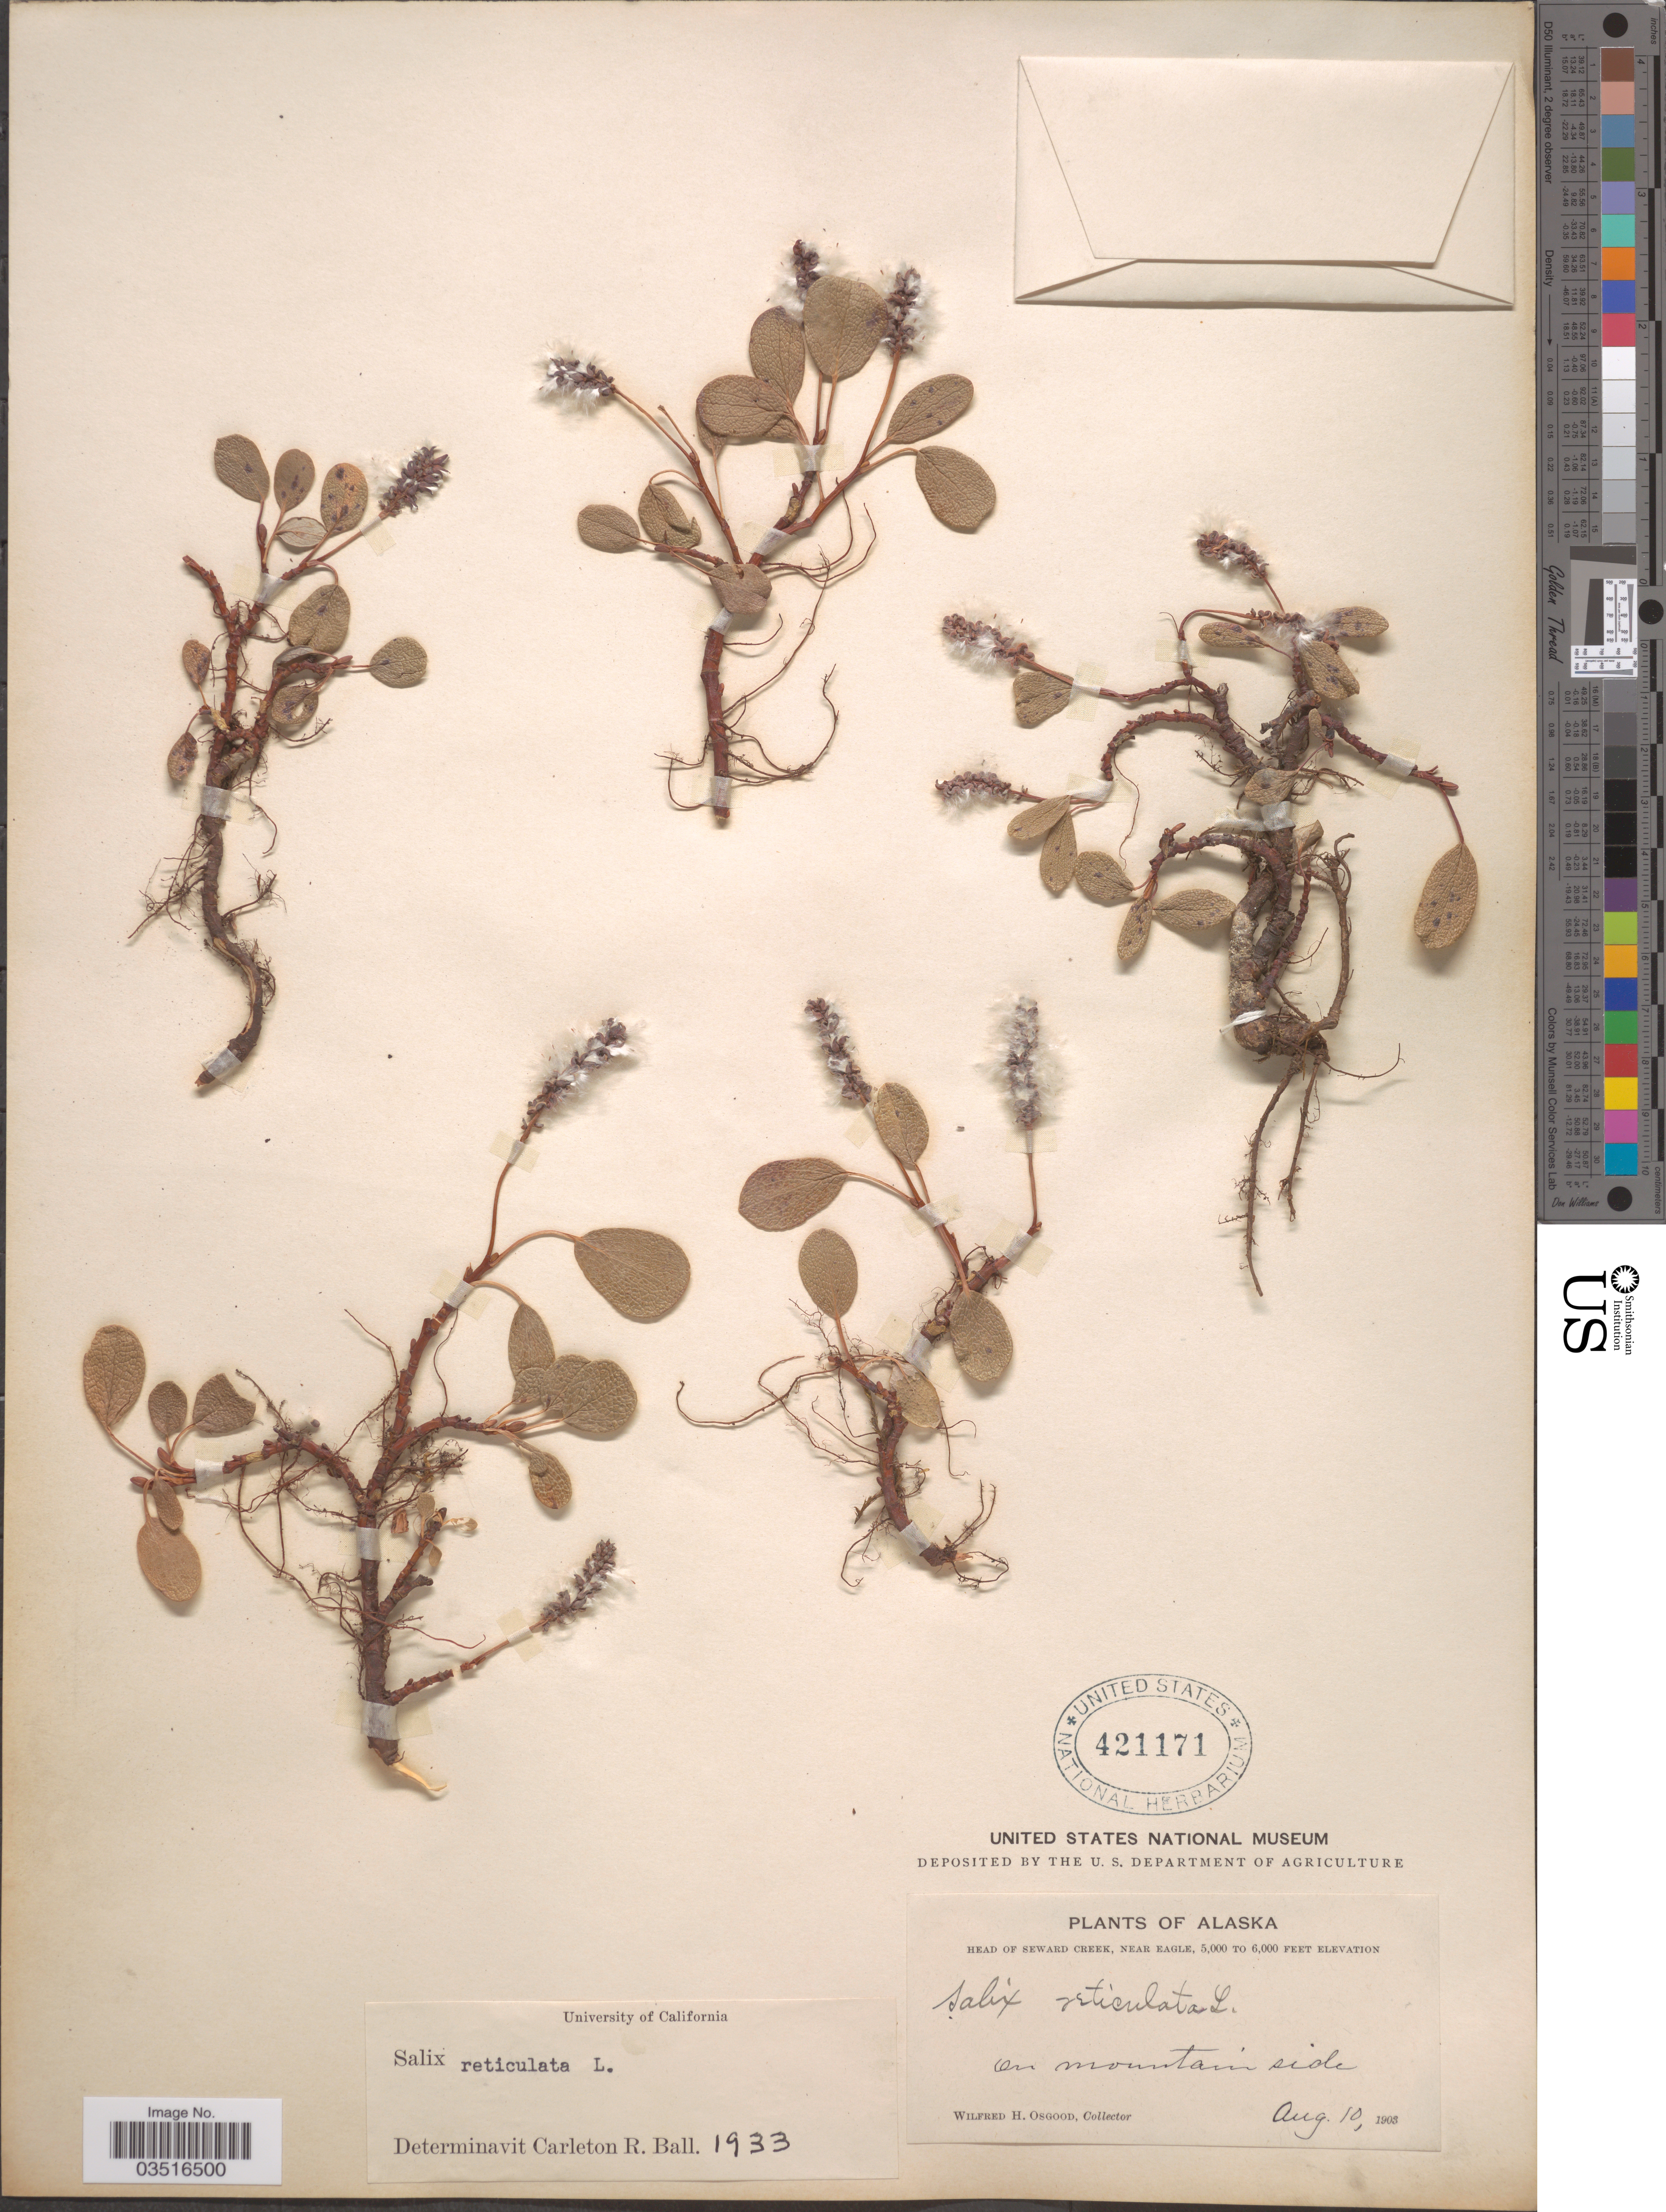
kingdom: Plantae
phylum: Tracheophyta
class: Magnoliopsida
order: Malpighiales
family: Salicaceae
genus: Salix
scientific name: Salix reticulata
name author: L.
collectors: W. Osgood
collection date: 1903-08-10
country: United States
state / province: Alaska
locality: Head of Seward Creek, near Eagle. On mountain side.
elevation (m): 1524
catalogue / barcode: US 421171